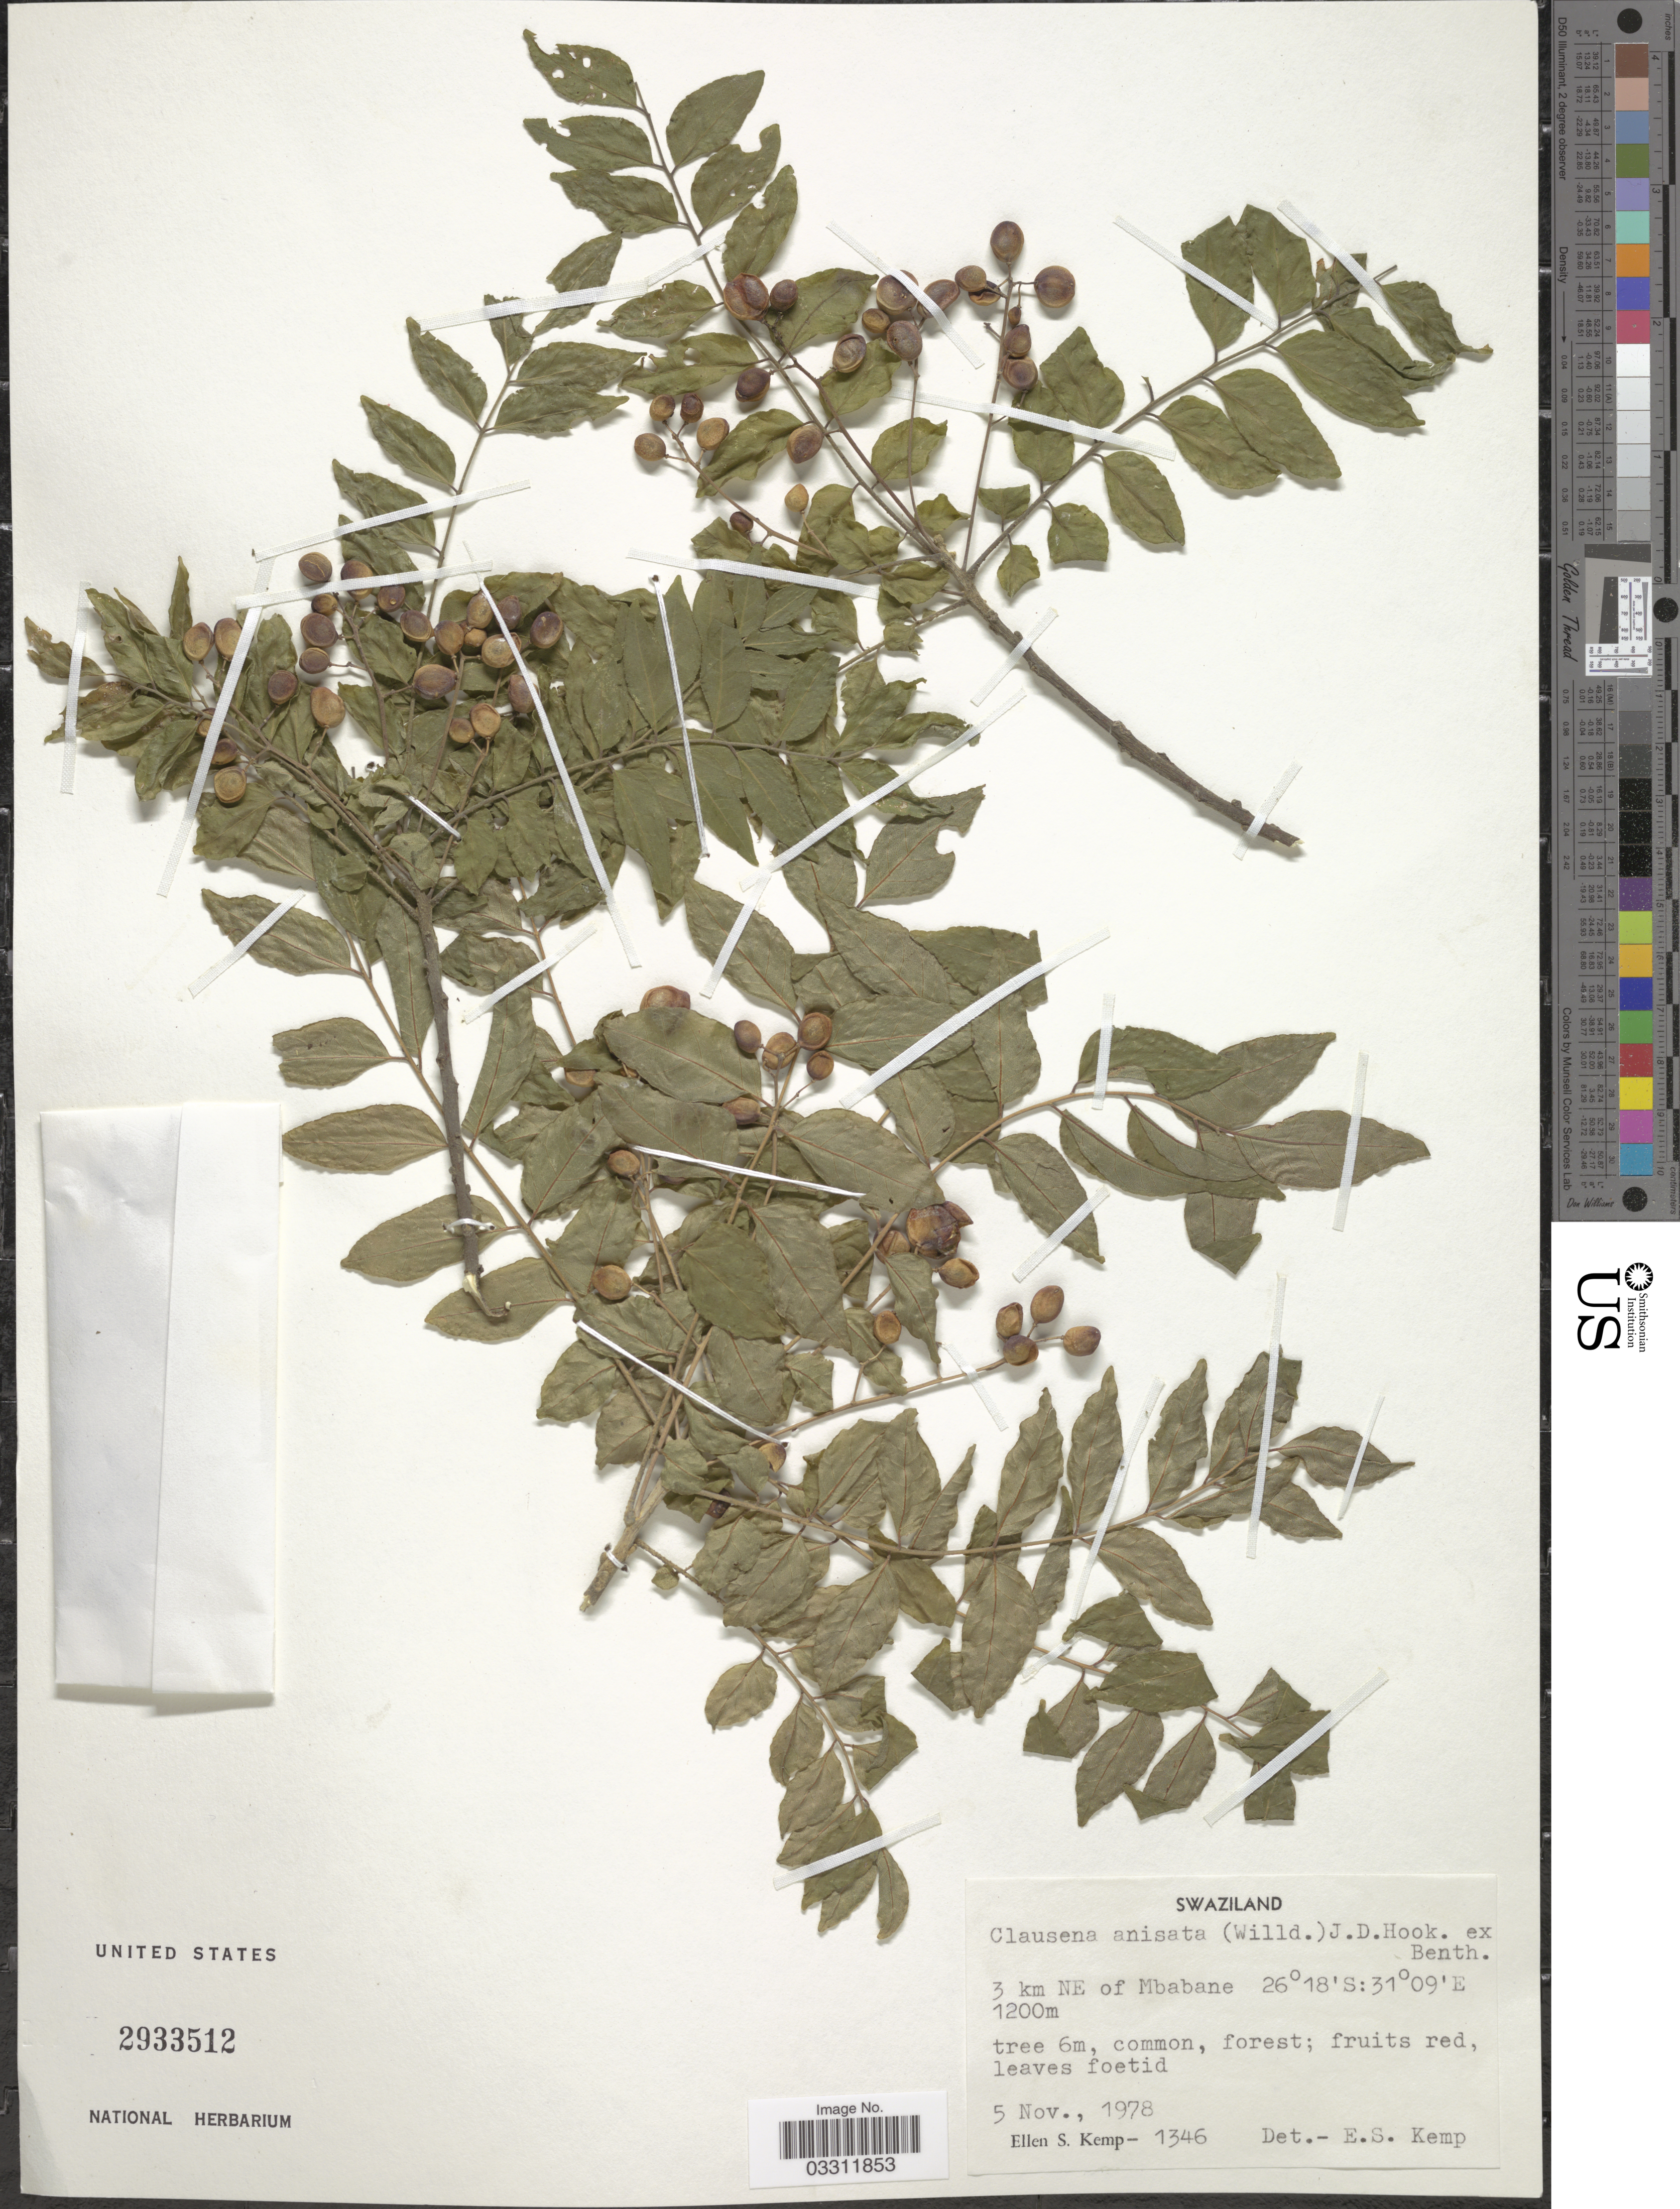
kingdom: Plantae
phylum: Tracheophyta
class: Magnoliopsida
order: Sapindales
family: Rutaceae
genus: Clausena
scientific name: Clausena anisata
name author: (Willd.) Benth.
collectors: E. S. Kemp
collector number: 1346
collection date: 1978-11-05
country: Eswatini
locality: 3 km NE of Mbabane.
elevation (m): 1200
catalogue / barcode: US 2933512